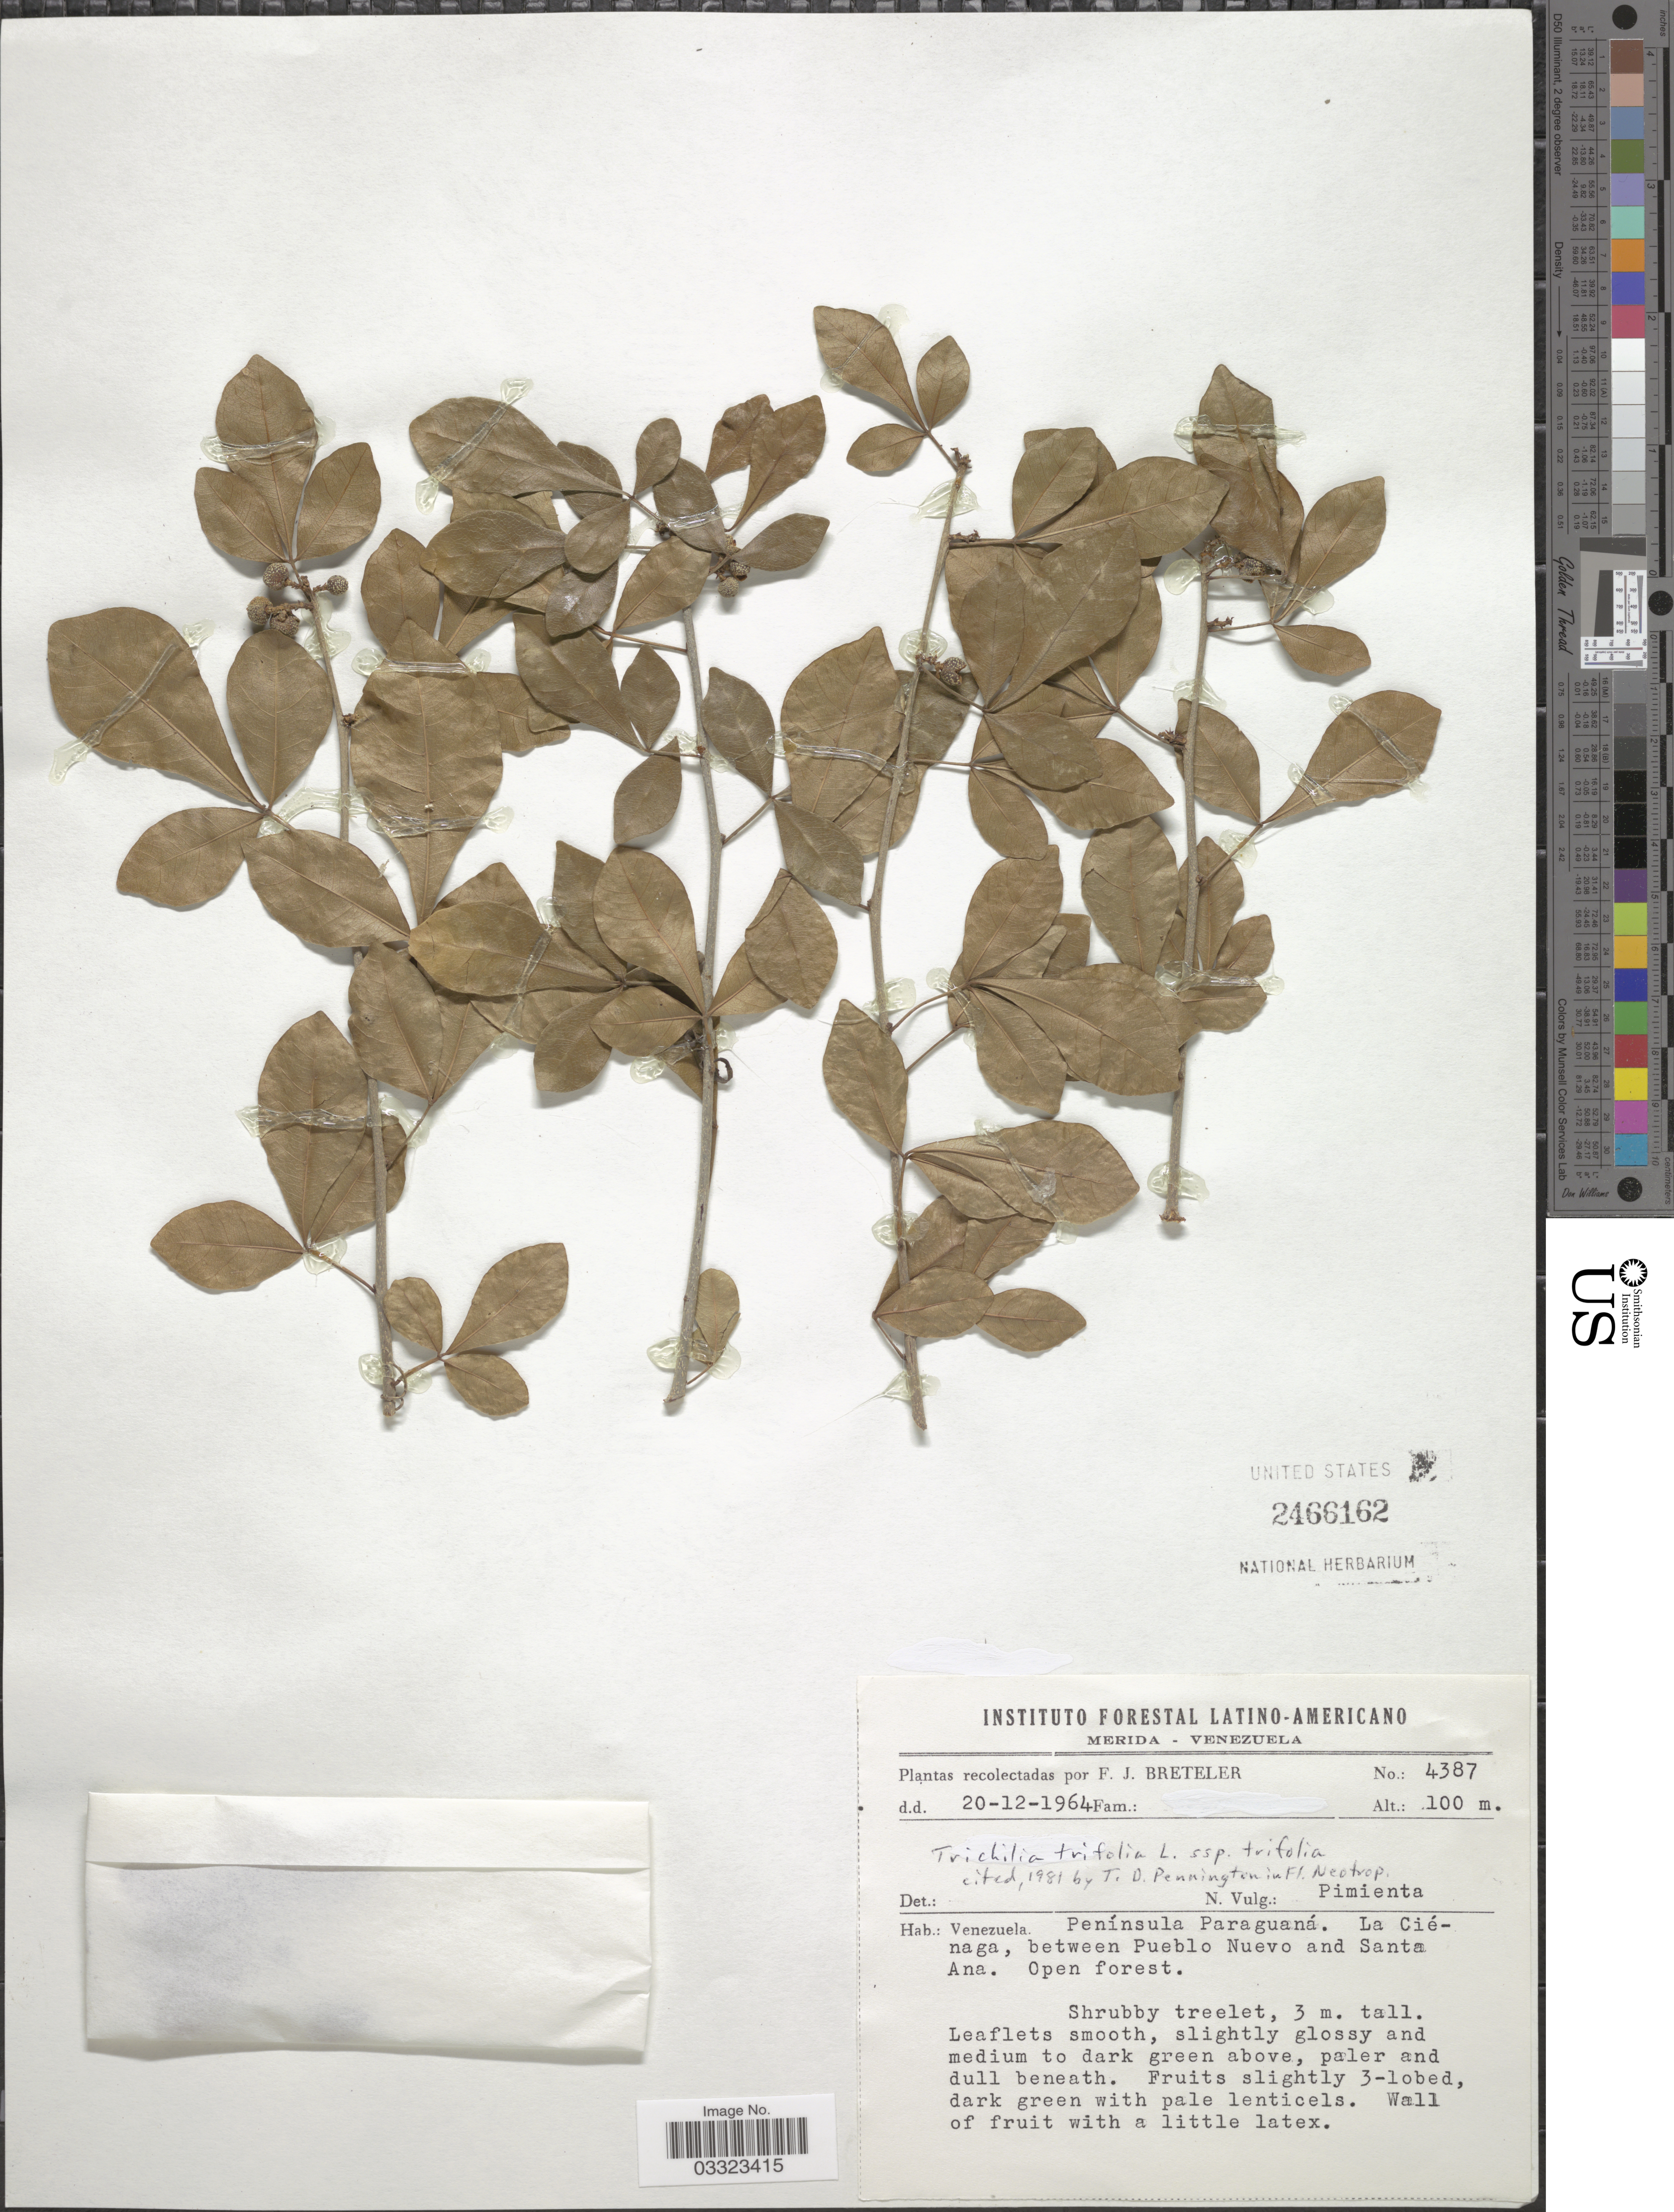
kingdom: Plantae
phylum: Tracheophyta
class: Magnoliopsida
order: Sapindales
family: Meliaceae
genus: Trichilia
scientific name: Trichilia trifolia subsp. trifolia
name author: L.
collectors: F. J. Breteler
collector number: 4387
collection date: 1964-12-20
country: Venezuela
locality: Península Paraguaná. La Ciénaga, between Pueblo Nuevo and Santa Ana.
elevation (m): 100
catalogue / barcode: US 2466162